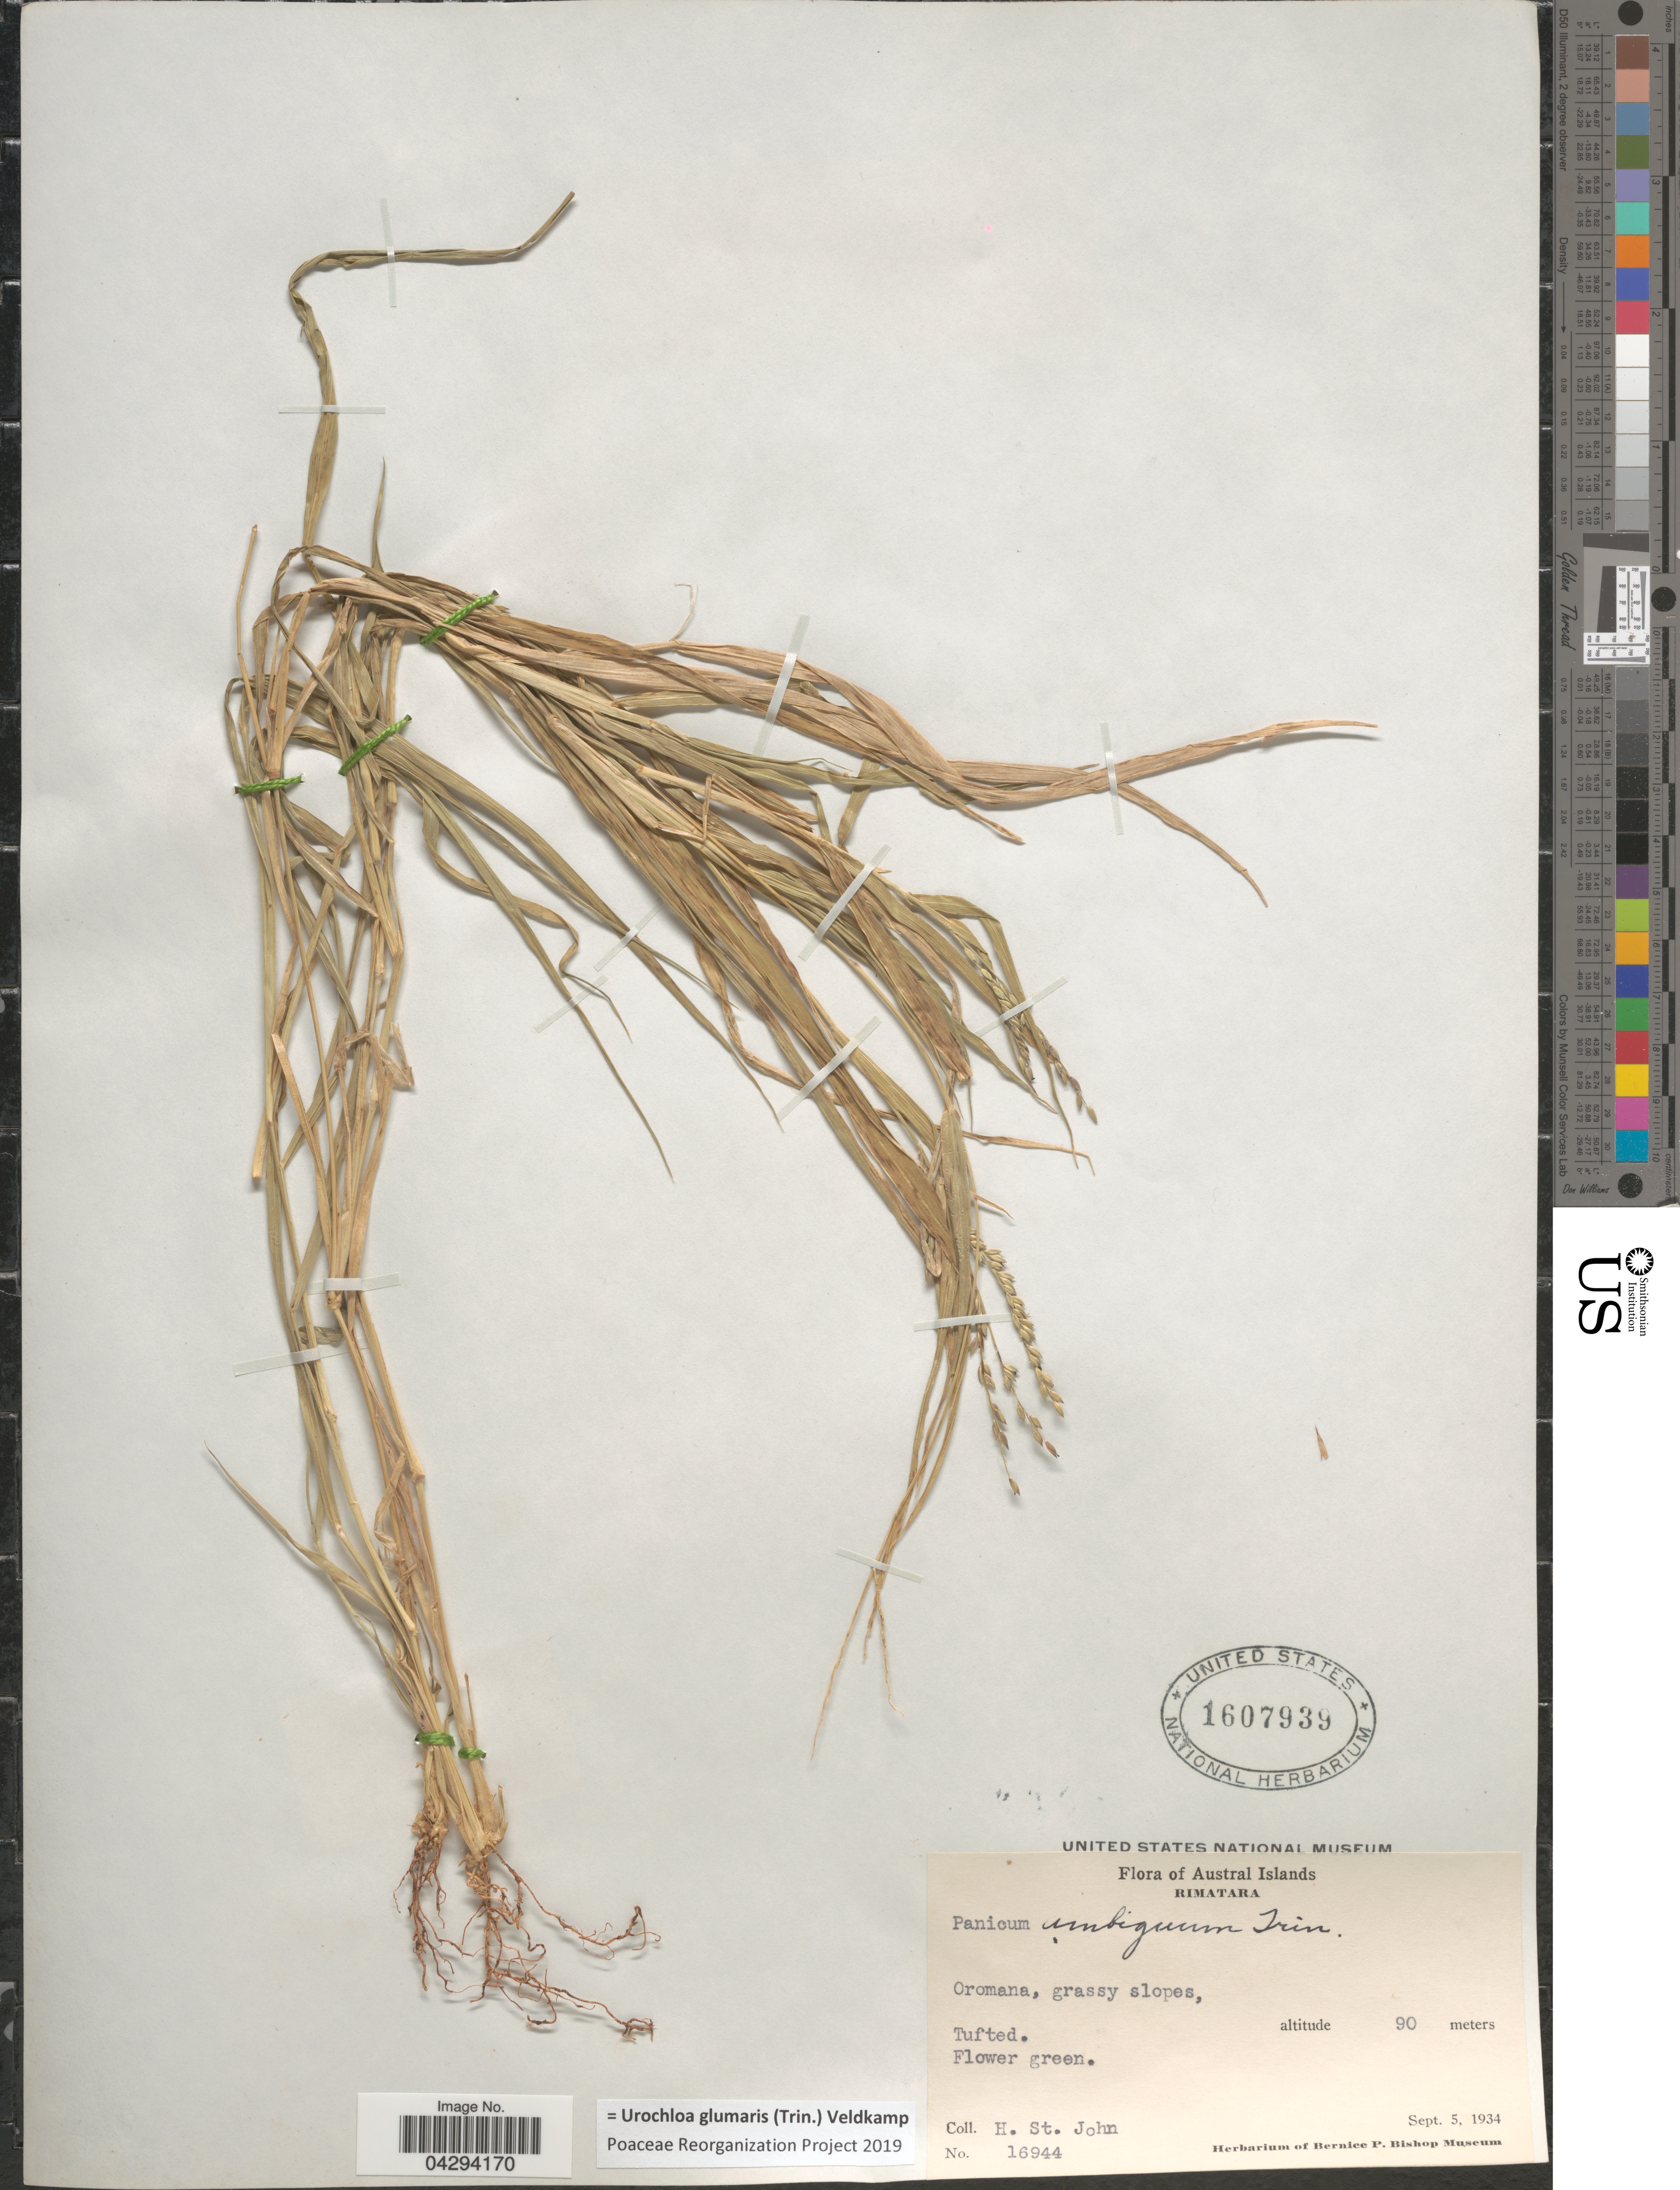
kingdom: Plantae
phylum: Tracheophyta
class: Liliopsida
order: Poales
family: Poaceae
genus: Urochloa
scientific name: Urochloa glumaris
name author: (Trin.) Veldkamp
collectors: H. St. John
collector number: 16944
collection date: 1934-09-05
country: French Polynesia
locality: Austral Islands. Rimatara. Oromana, grassy slopes.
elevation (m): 90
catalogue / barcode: US 1607939